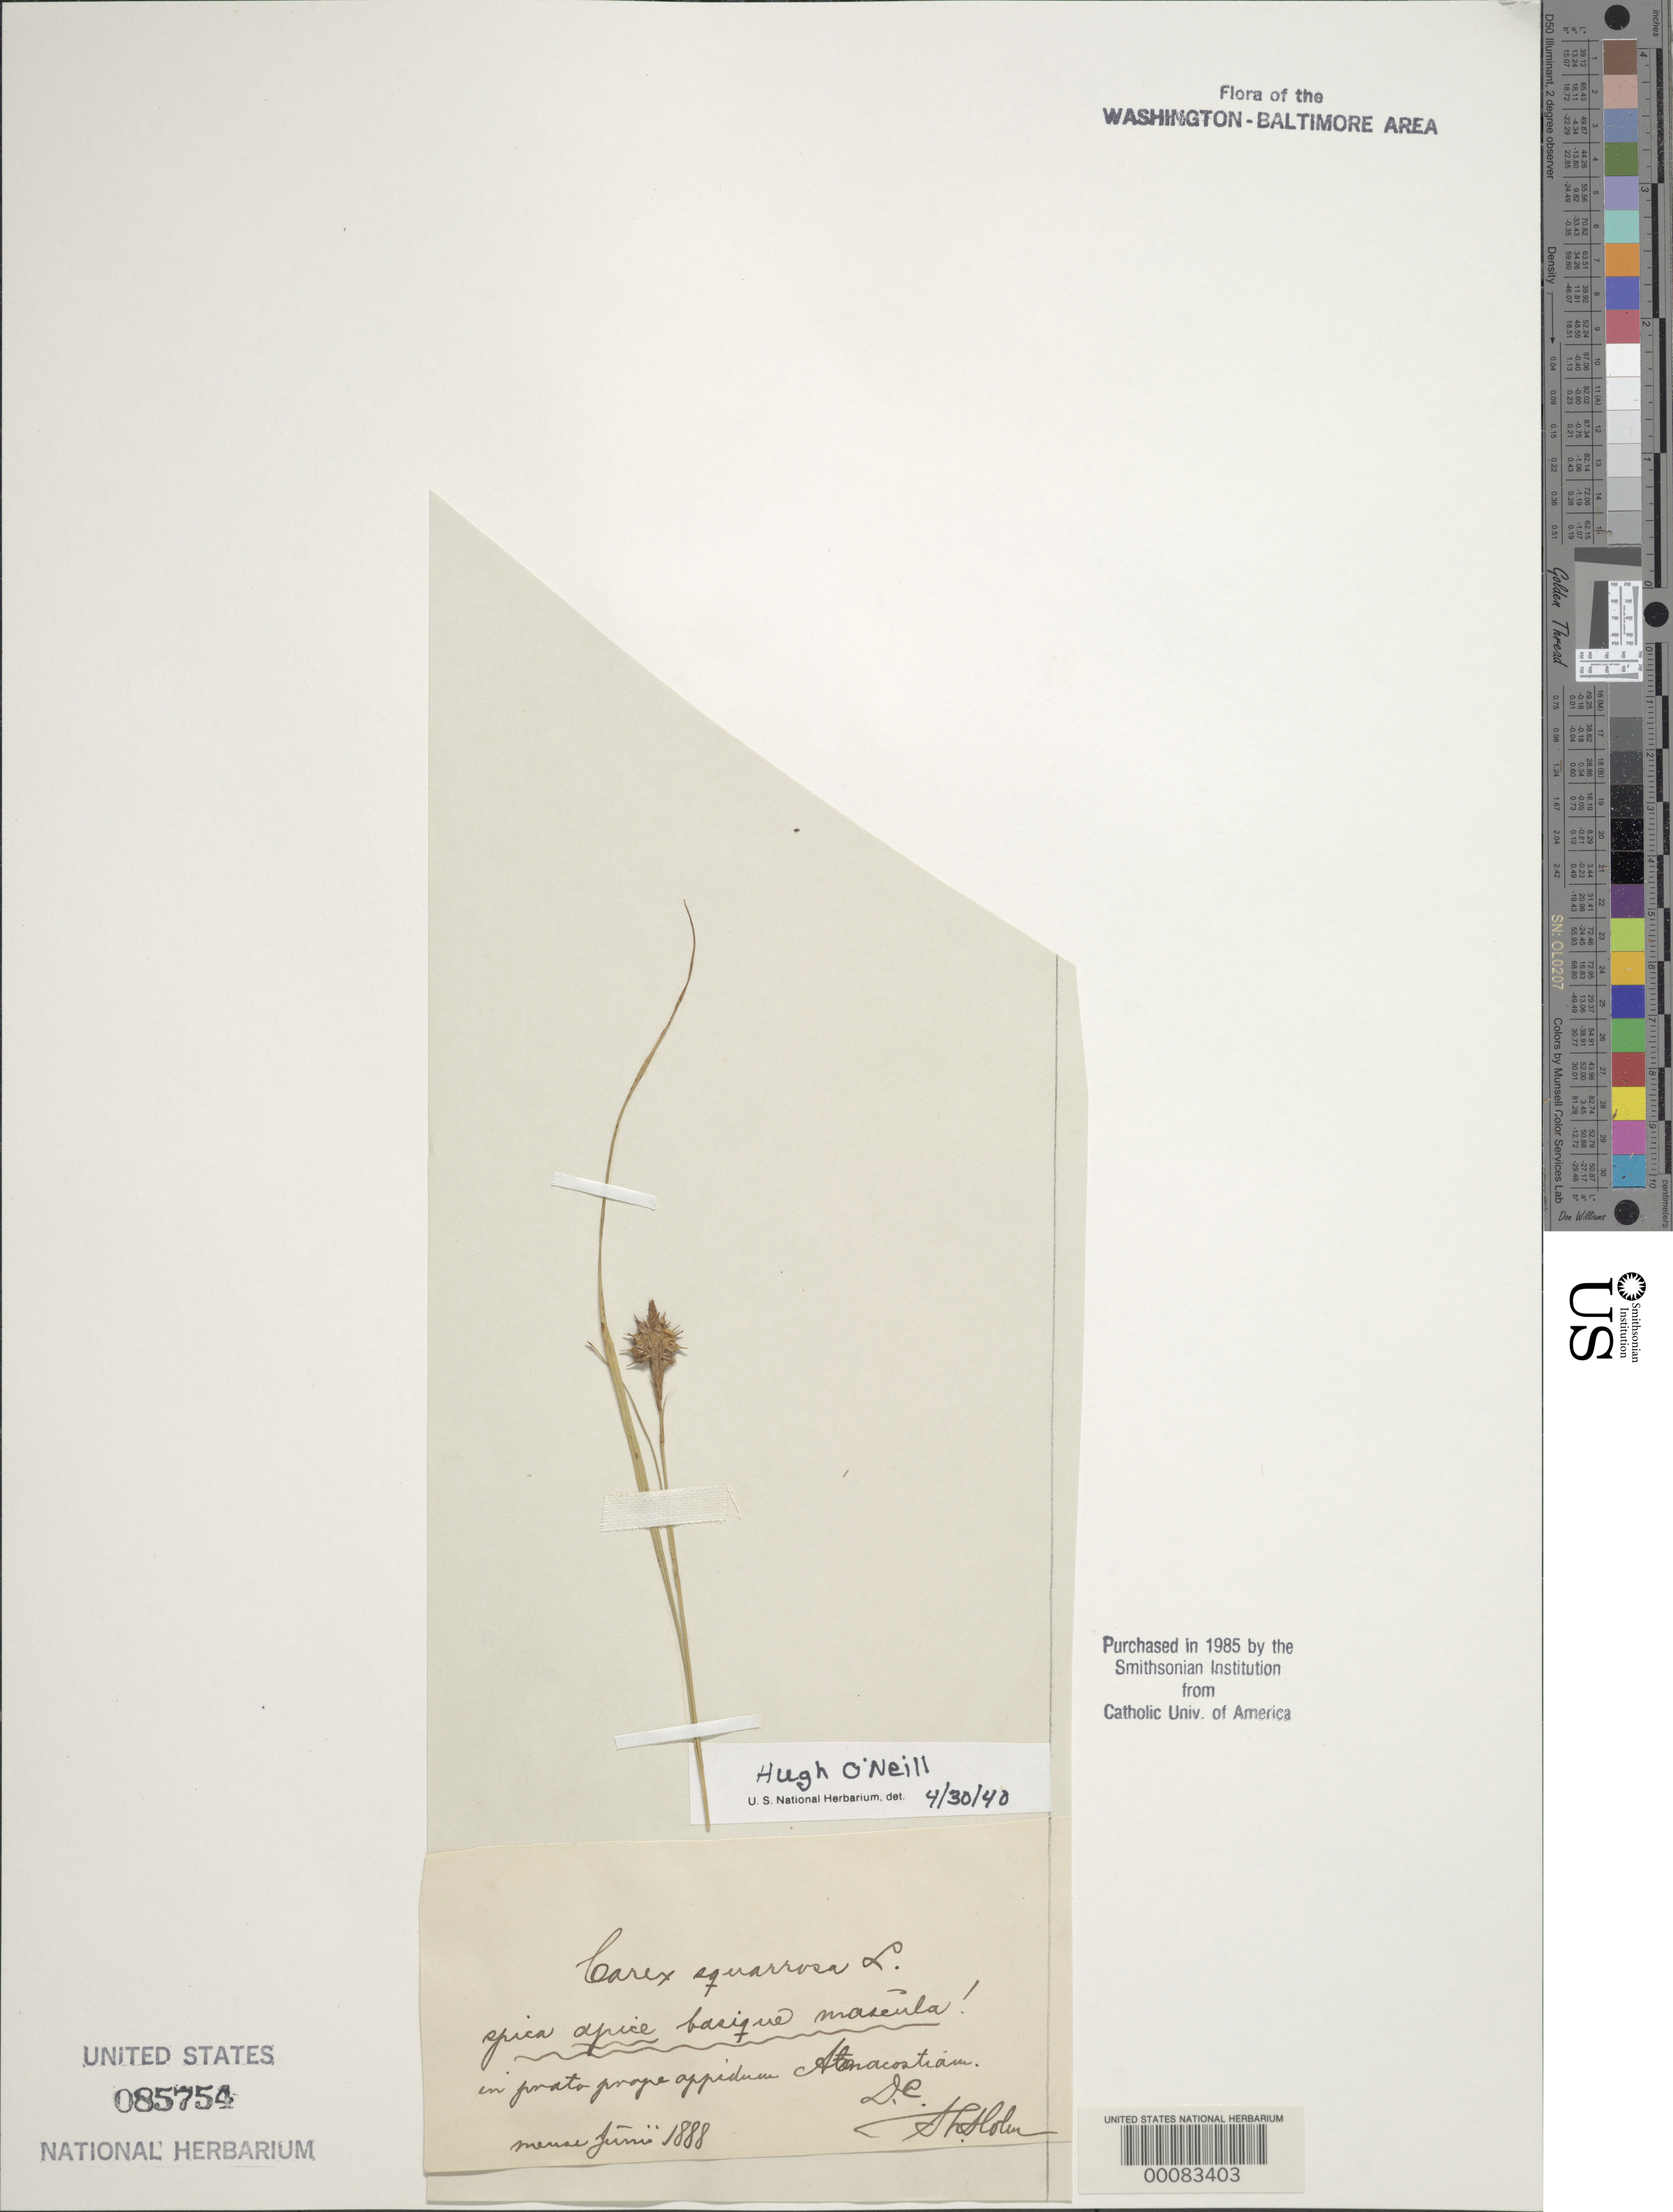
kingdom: Plantae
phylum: Tracheophyta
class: Liliopsida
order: Poales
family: Cyperaceae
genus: Carex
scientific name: Carex squarrosa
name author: L.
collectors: T. Holm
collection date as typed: Jun 1888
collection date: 1888-06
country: United States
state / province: District of Columbia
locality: Near Anacostia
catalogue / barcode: US 85754